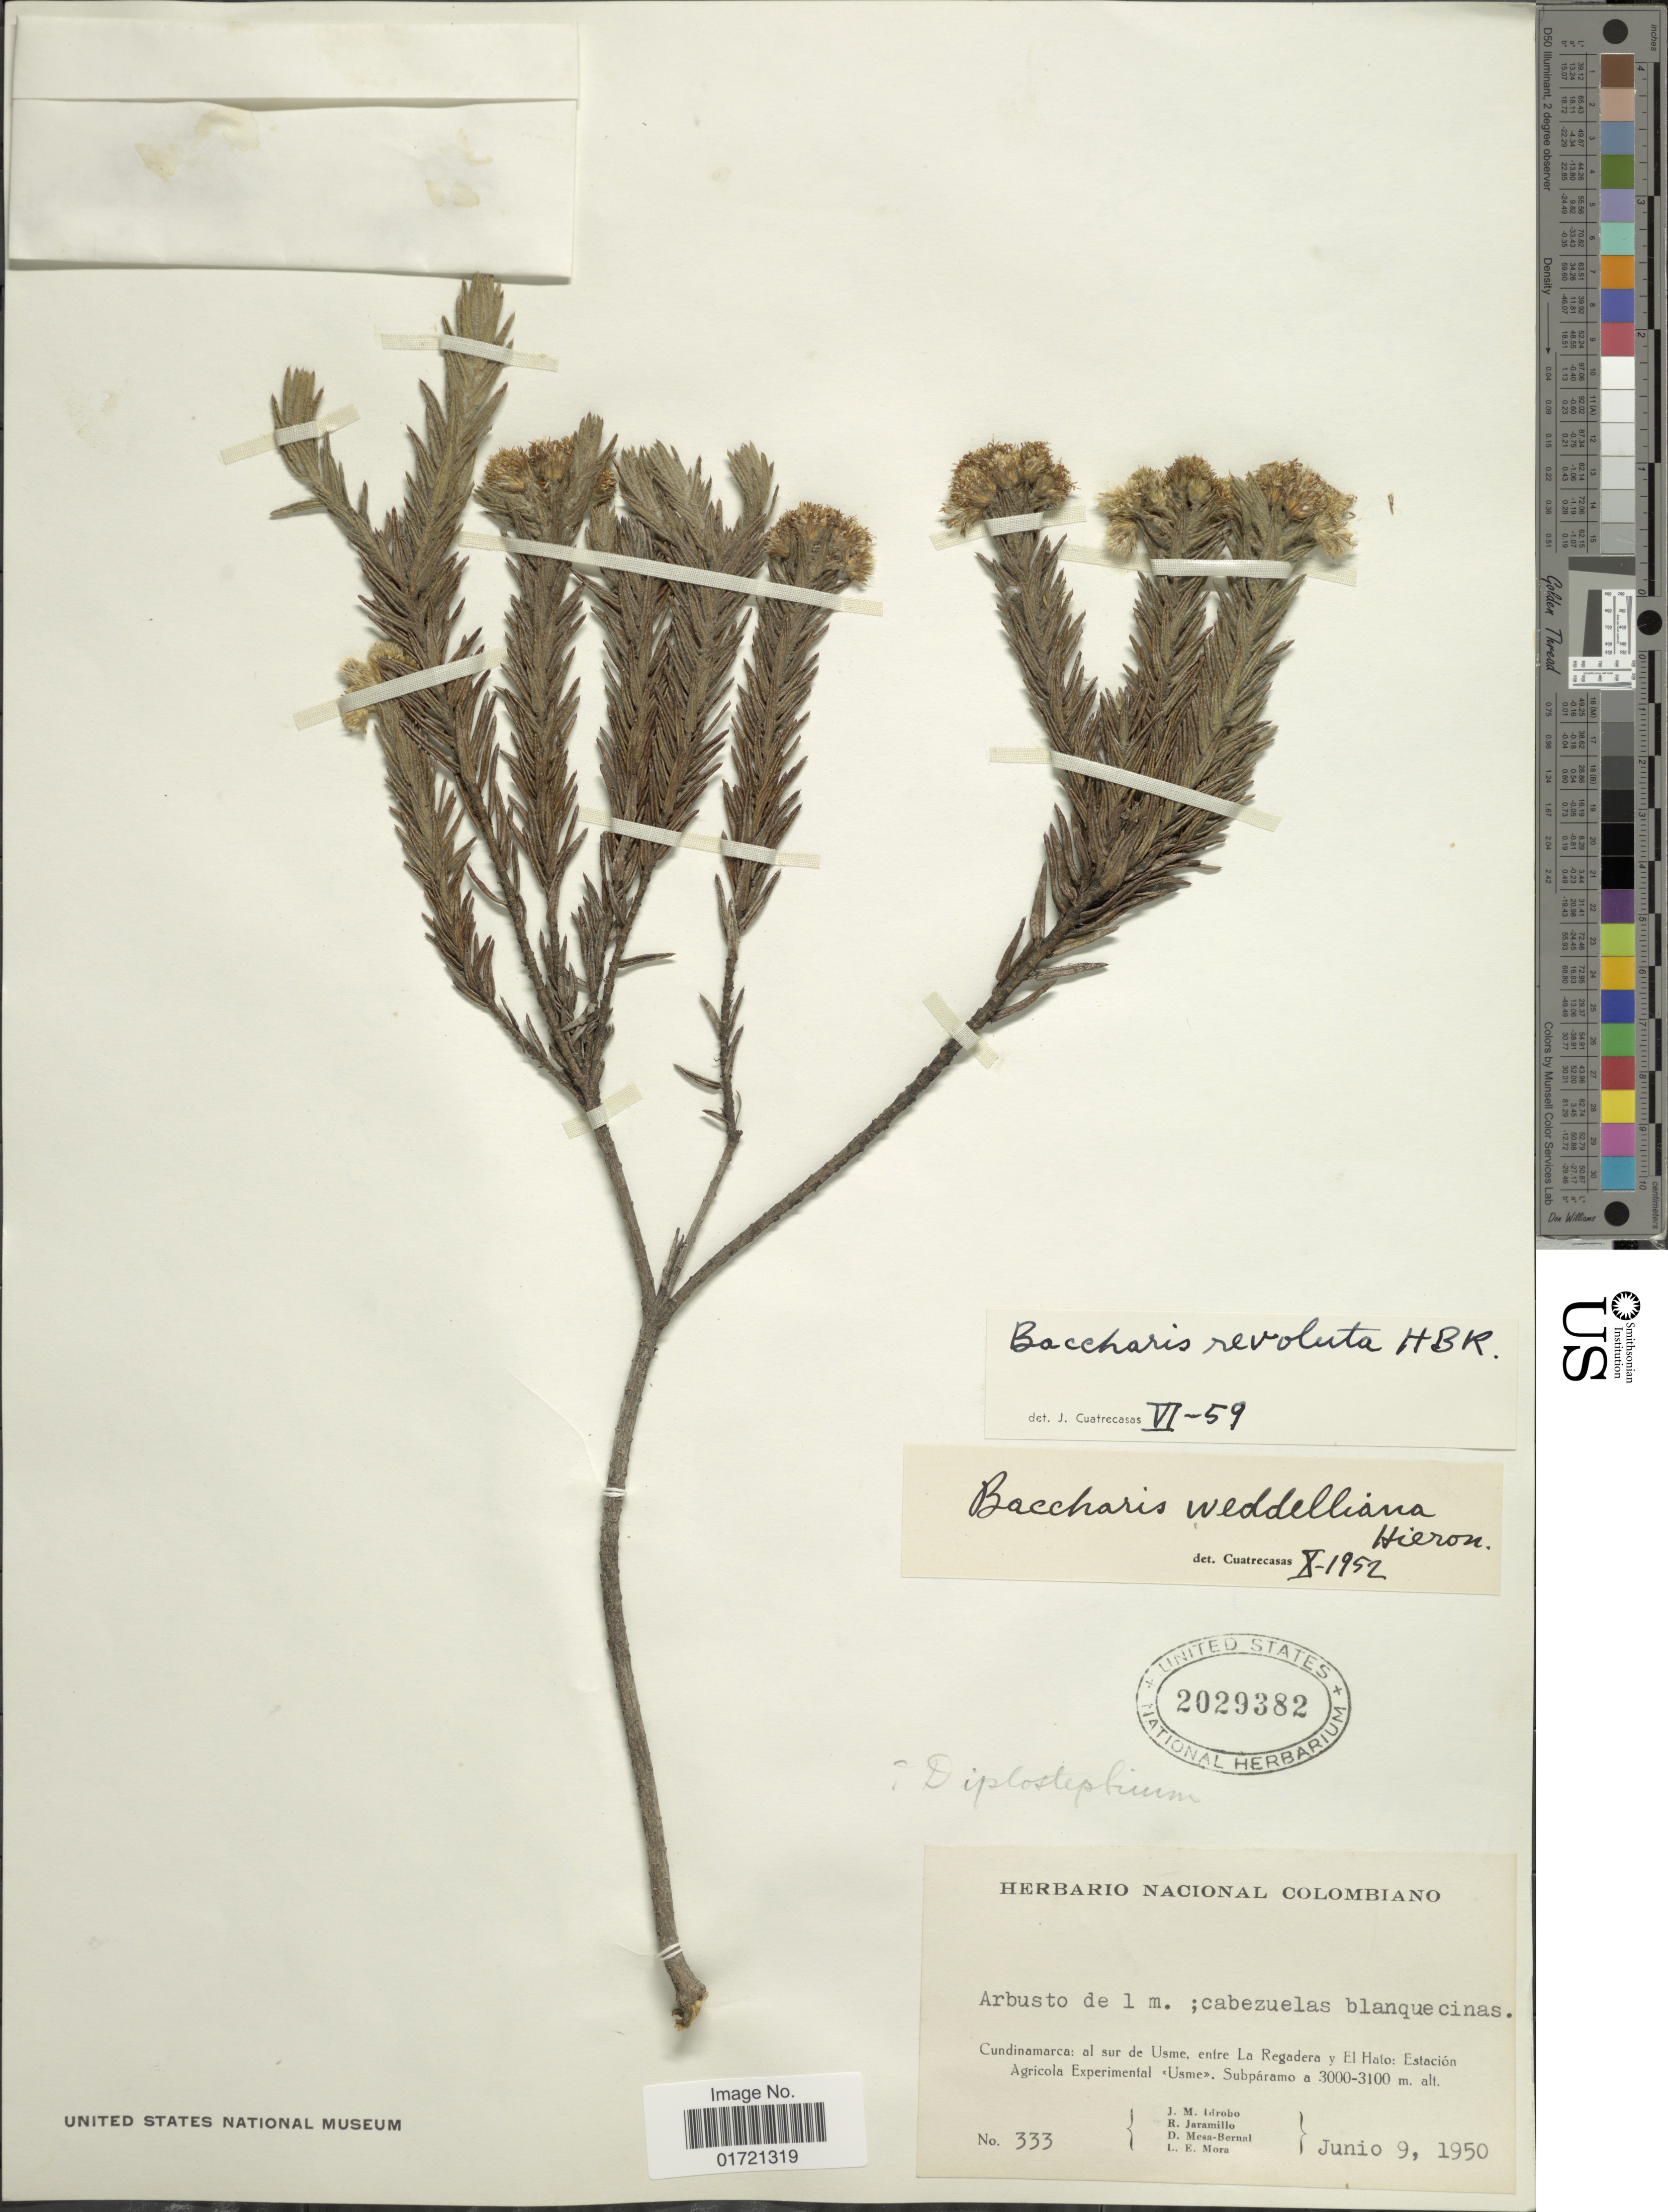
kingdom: Plantae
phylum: Tracheophyta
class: Magnoliopsida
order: Asterales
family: Asteraceae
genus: Baccharis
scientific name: Baccharis revoluta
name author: Kunth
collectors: J. M. Idrobo, R. Jaramillo M., D. Mesa Bernal & L. Mora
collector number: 333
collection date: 1950-06-09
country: Colombia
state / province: Cundinamarca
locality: Cundinamarca: al sur de Usme, entre La Regadera y El Haío: Estación Agricola Experimental <<Usme>>, Subpáramo.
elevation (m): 3000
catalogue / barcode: US 2029382